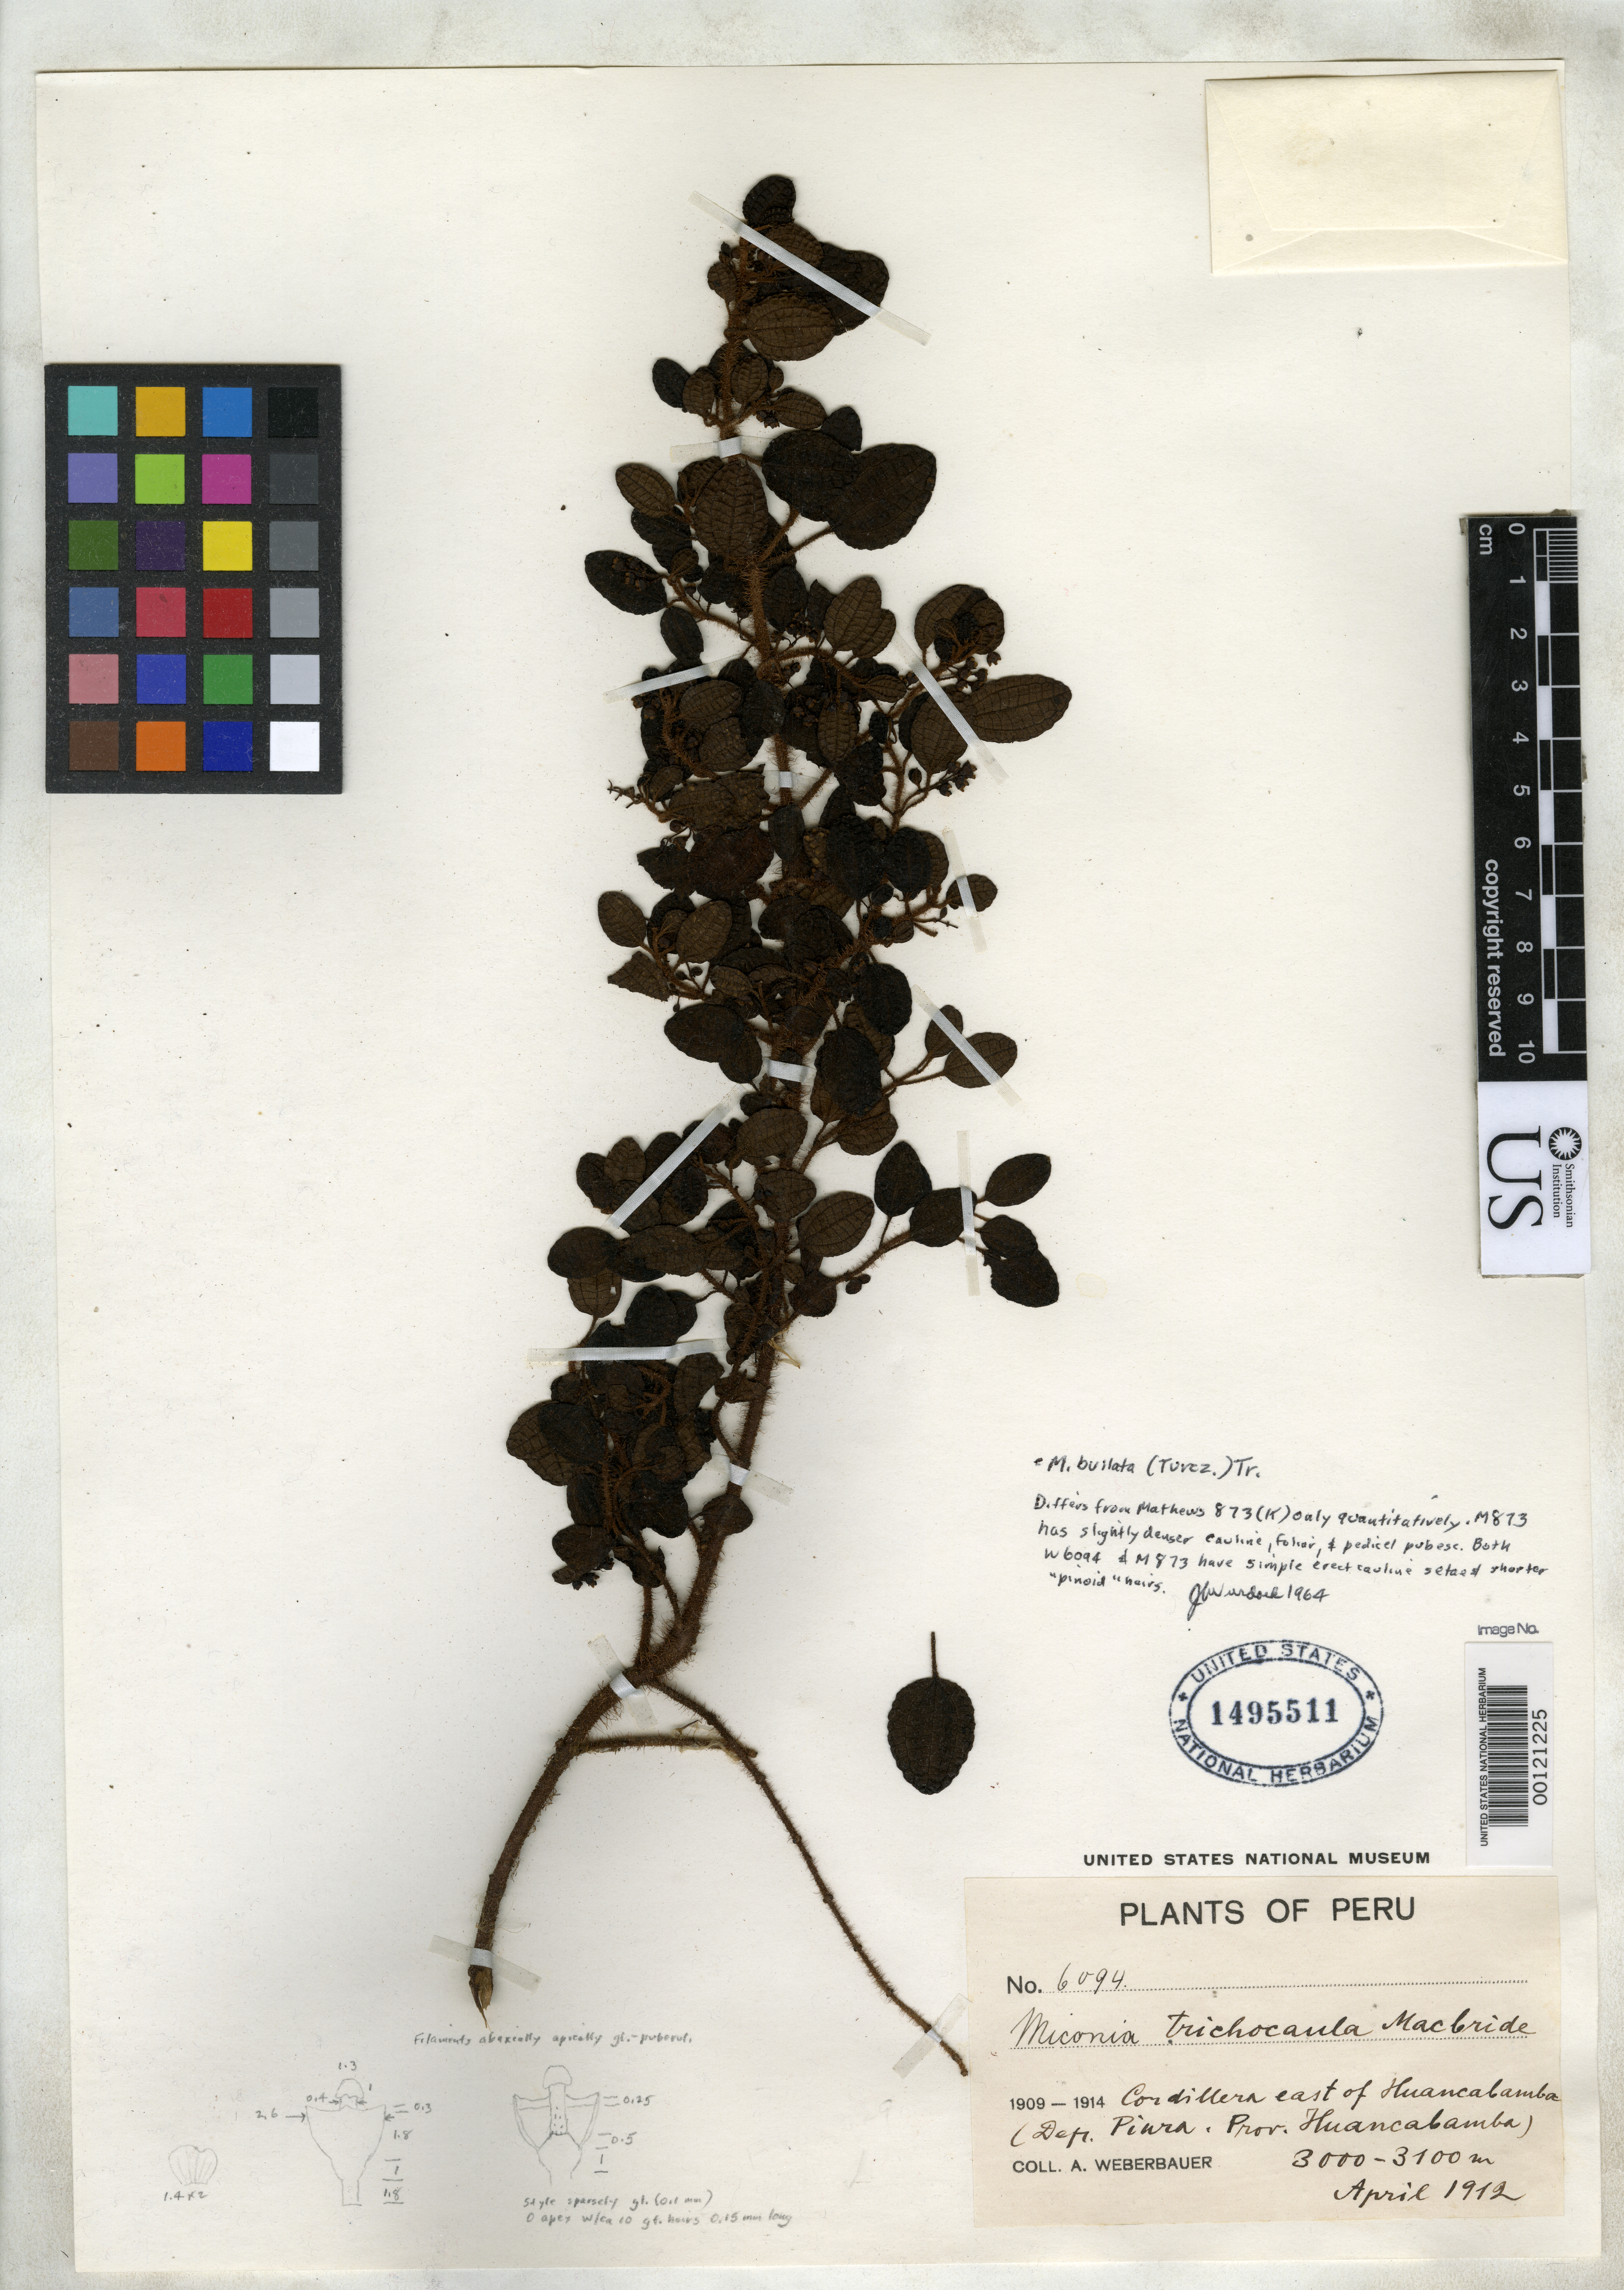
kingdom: Plantae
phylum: Tracheophyta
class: Magnoliopsida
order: Myrtales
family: Melastomataceae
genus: Miconia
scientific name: Miconia trichocaula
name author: J.F. Macbr.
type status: Isotype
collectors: A. Weberbauer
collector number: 6094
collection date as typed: Apr 1912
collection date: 1912-04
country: Peru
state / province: Piura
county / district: Huancabamba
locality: Cordillera E of Huancabamba.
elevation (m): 3000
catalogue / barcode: US 1495511